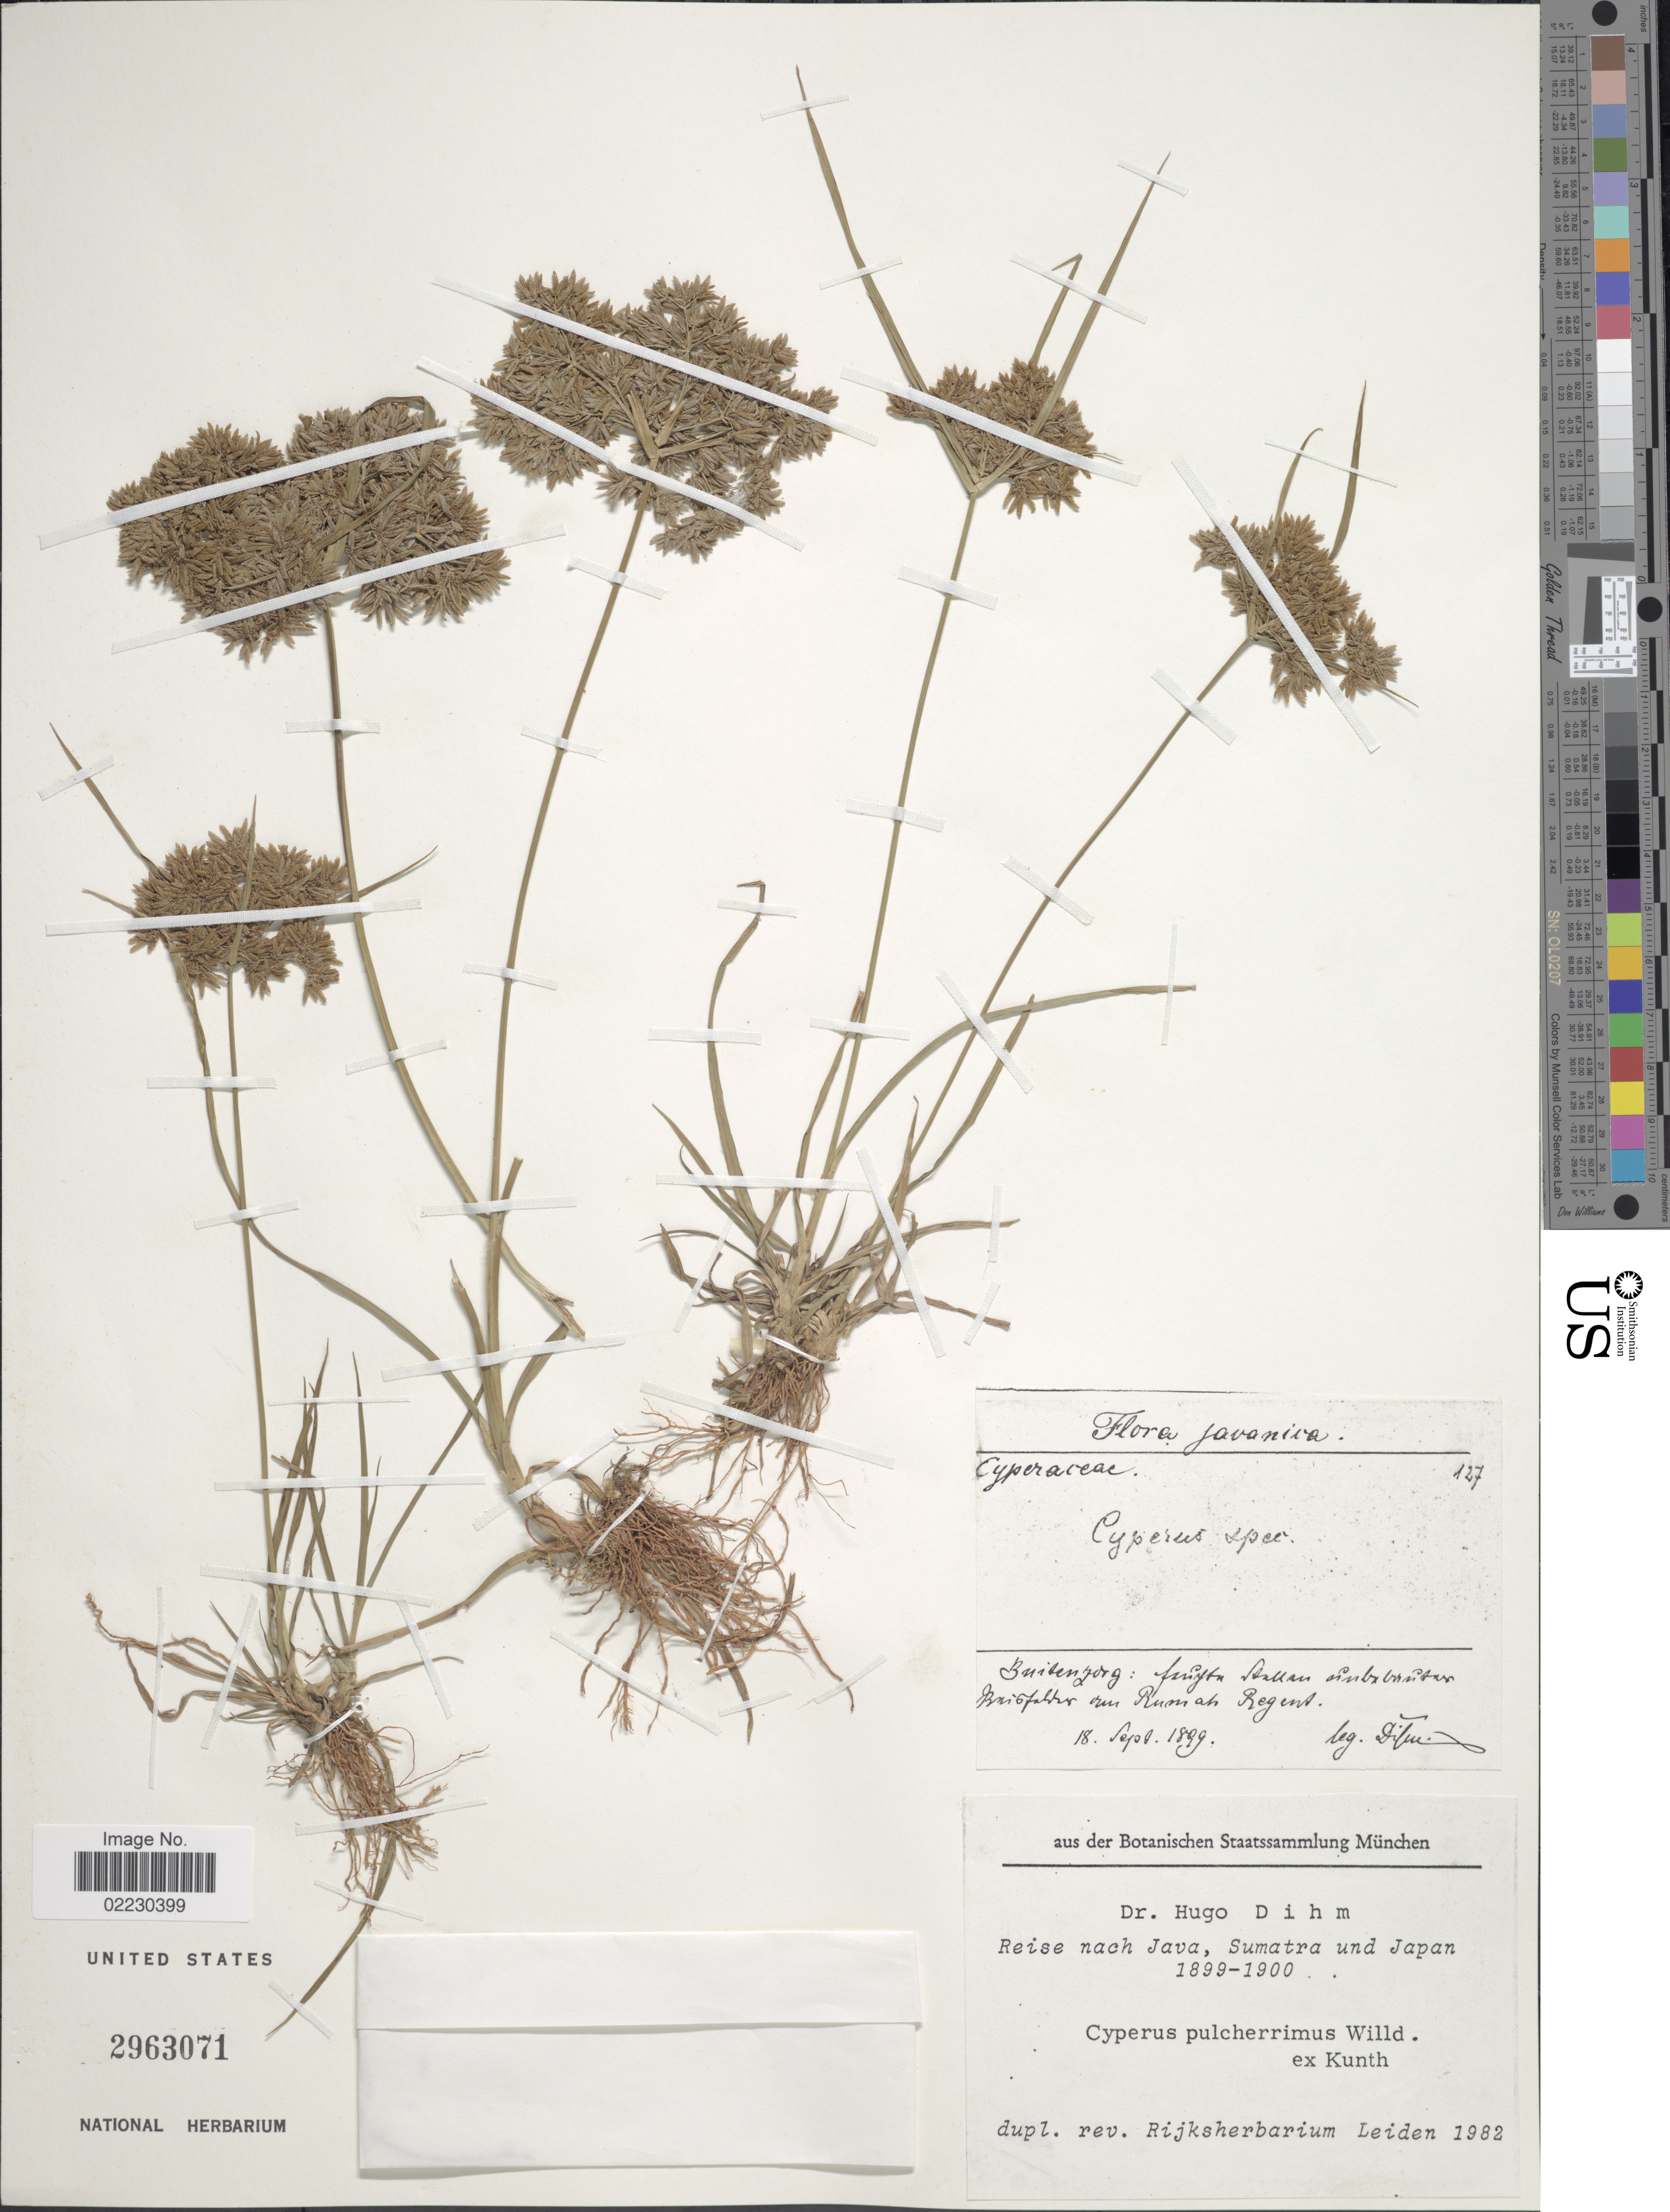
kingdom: Plantae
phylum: Tracheophyta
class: Liliopsida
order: Poales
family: Cyperaceae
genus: Cyperus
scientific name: Cyperus pulcherrimus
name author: Kunth ex Willd.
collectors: H. Dihm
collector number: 127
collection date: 1899-09-18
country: Indonesia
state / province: Java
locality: Buitenzorg: fiuftn, [illegible text]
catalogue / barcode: US 2963071